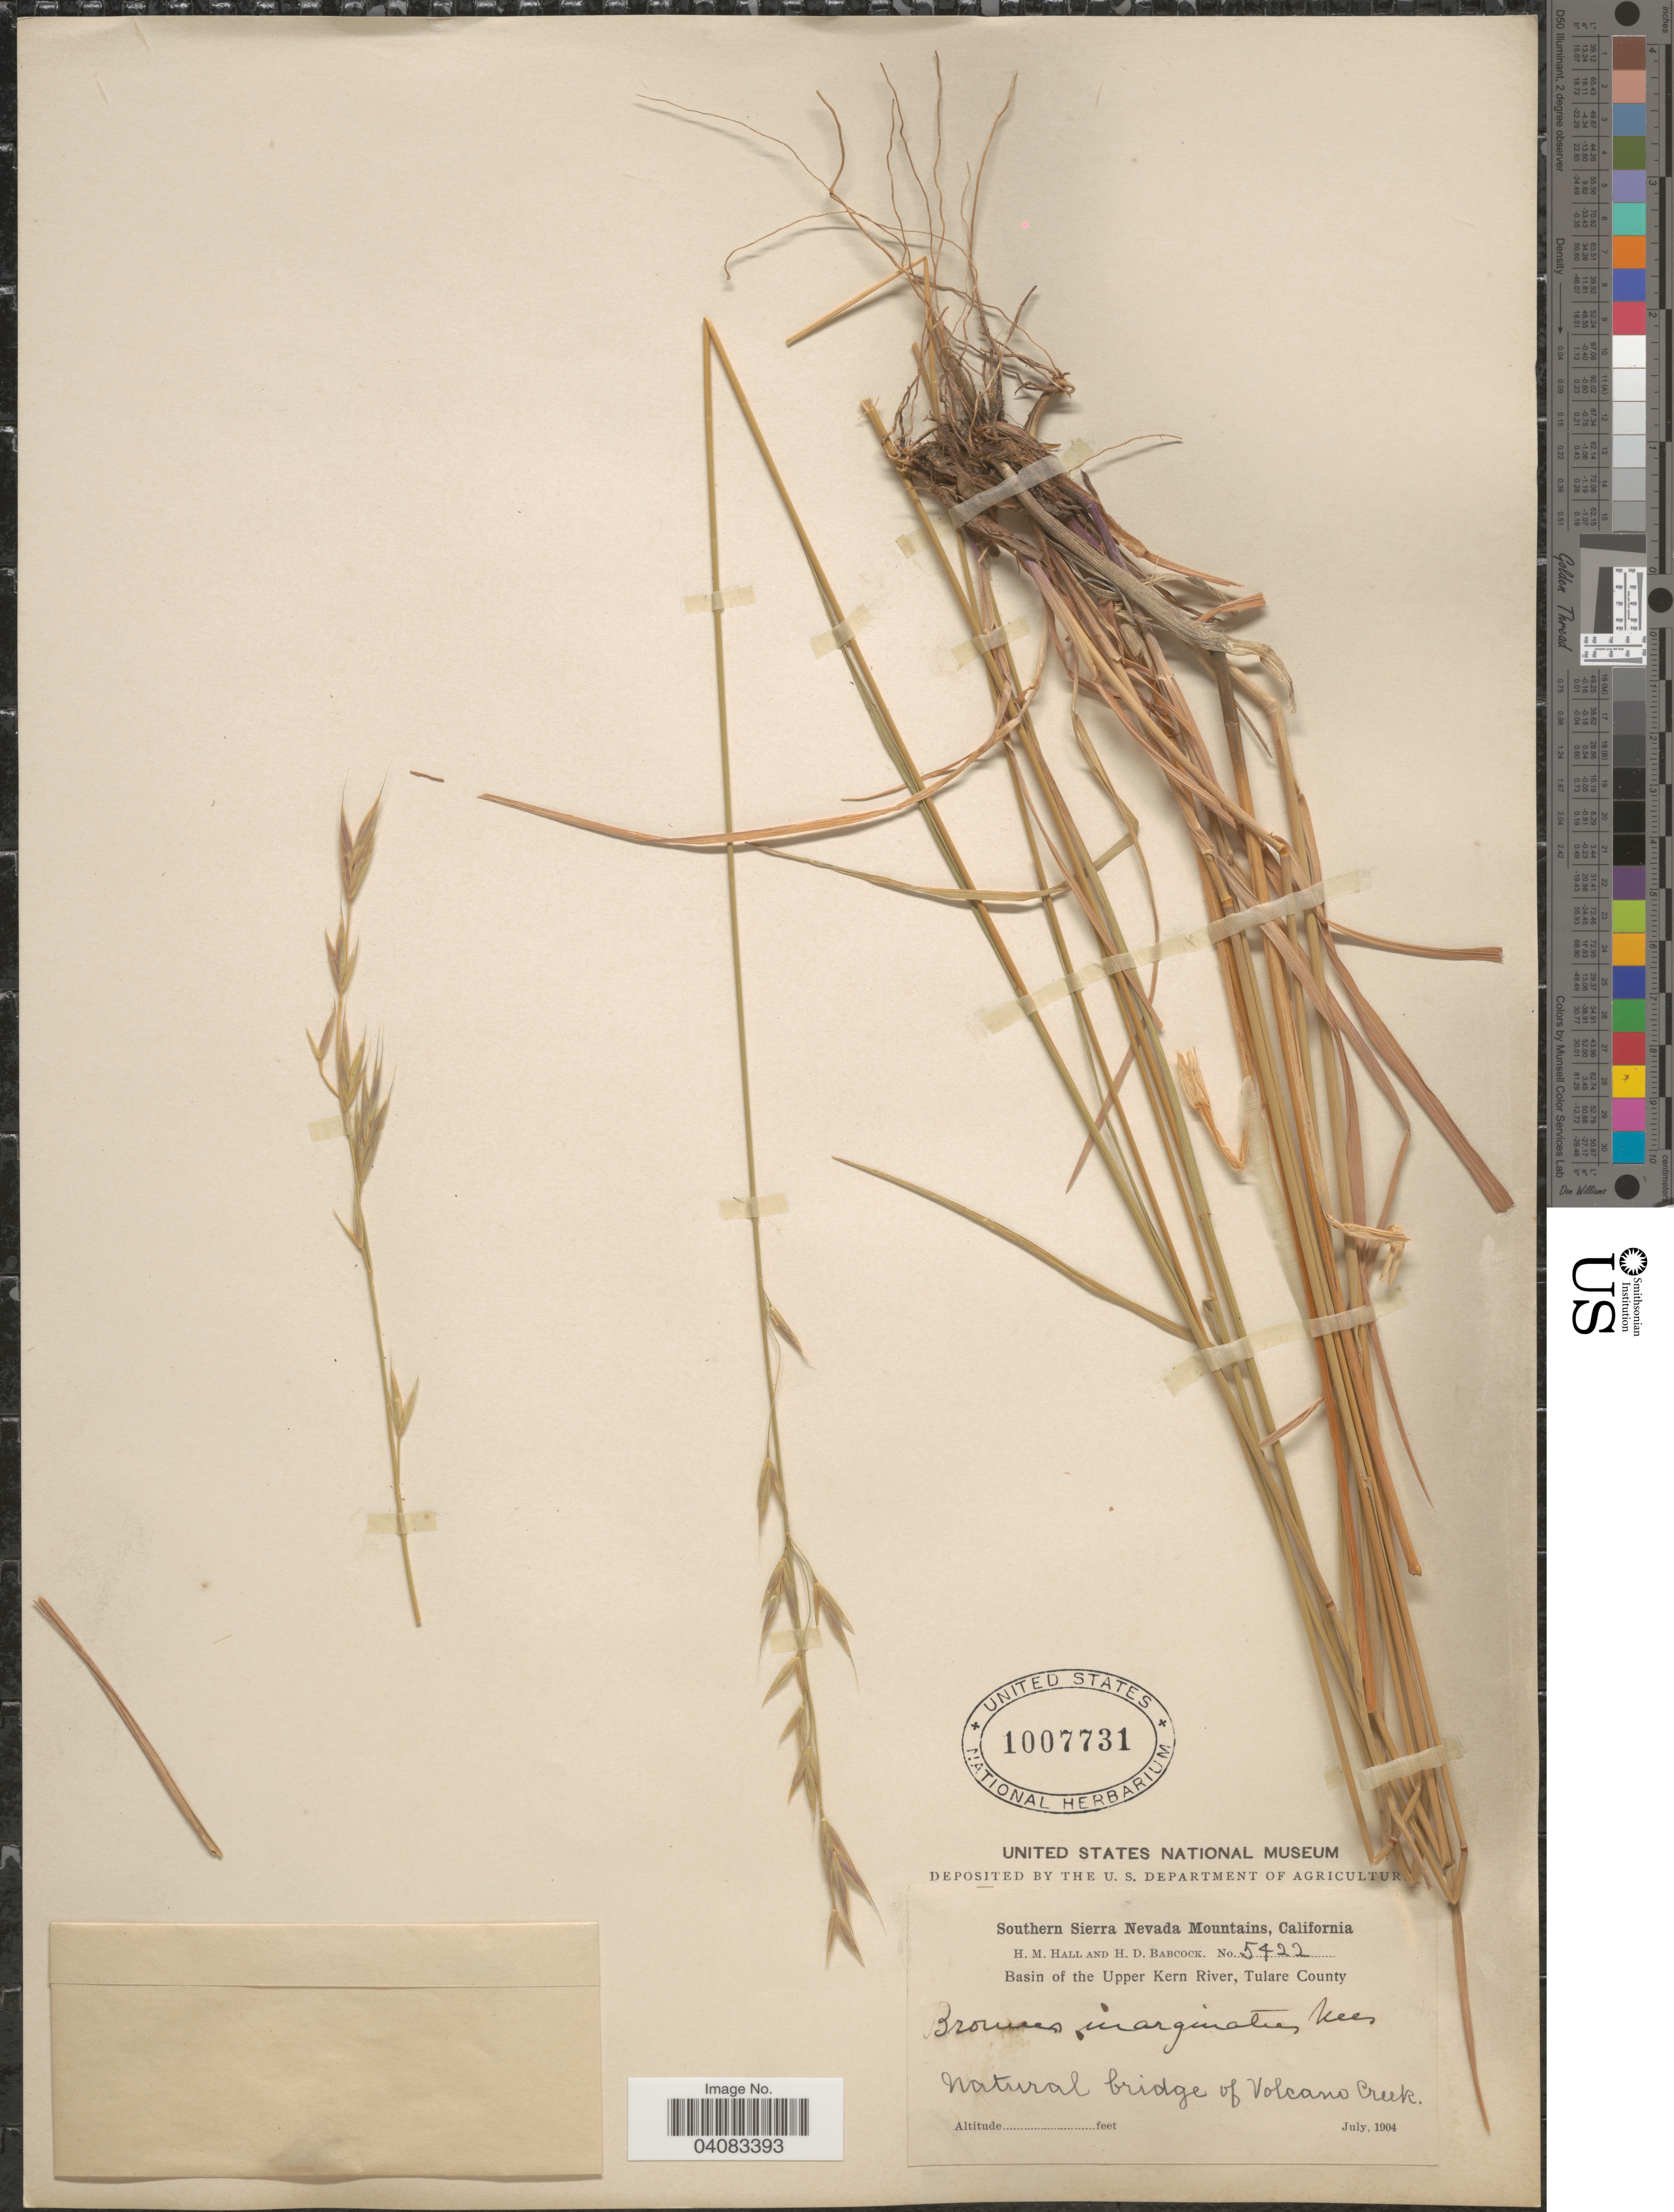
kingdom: Plantae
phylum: Tracheophyta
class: Liliopsida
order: Poales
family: Poaceae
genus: Bromus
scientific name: Bromus marginatus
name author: Nees ex Steud.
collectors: H. M. Hall & H. Babcock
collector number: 5422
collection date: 1904-07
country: United States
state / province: California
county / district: Tulare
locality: Southern Sierra Nevada Mountains. Basin of the Upper Kern River, Tulare County. Natural bridge of Volcano Creek.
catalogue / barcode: US 1007731